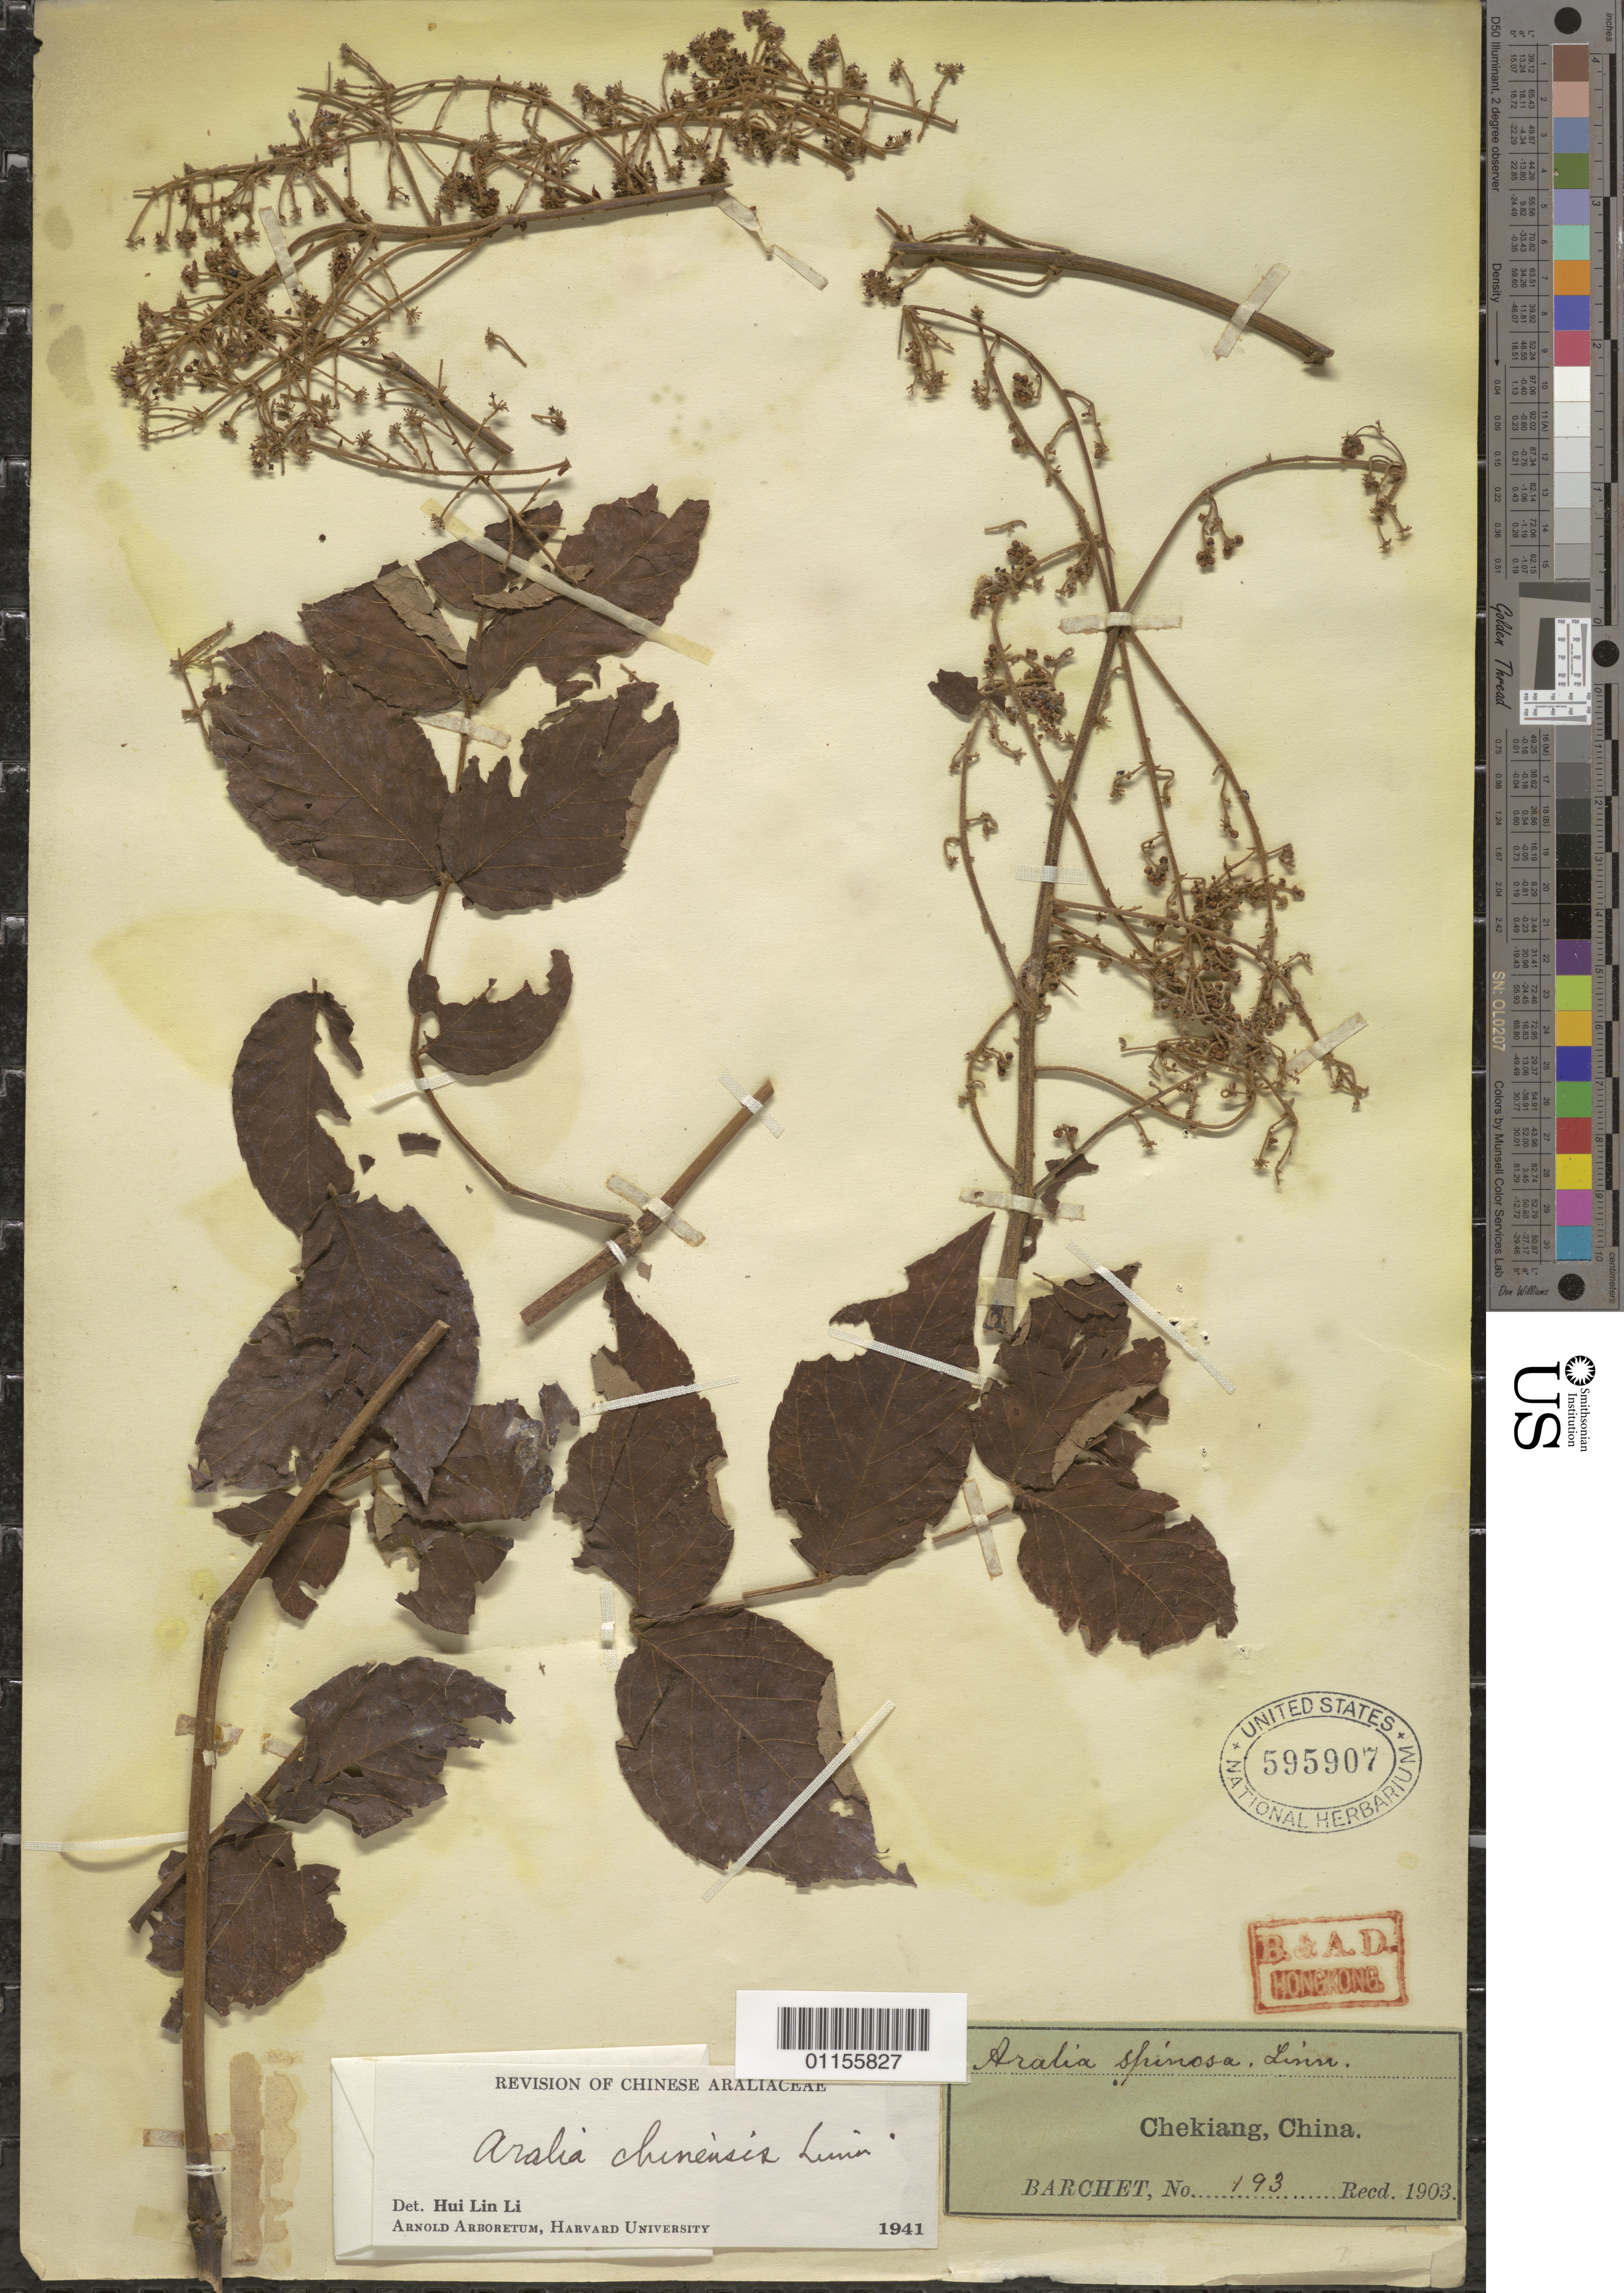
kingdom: Plantae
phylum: Tracheophyta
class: Magnoliopsida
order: Apiales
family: Araliaceae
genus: Aralia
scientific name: Aralia chinensis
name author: L.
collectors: S. P. Barchet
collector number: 193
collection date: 1903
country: China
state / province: Zhejiang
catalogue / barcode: US 595907